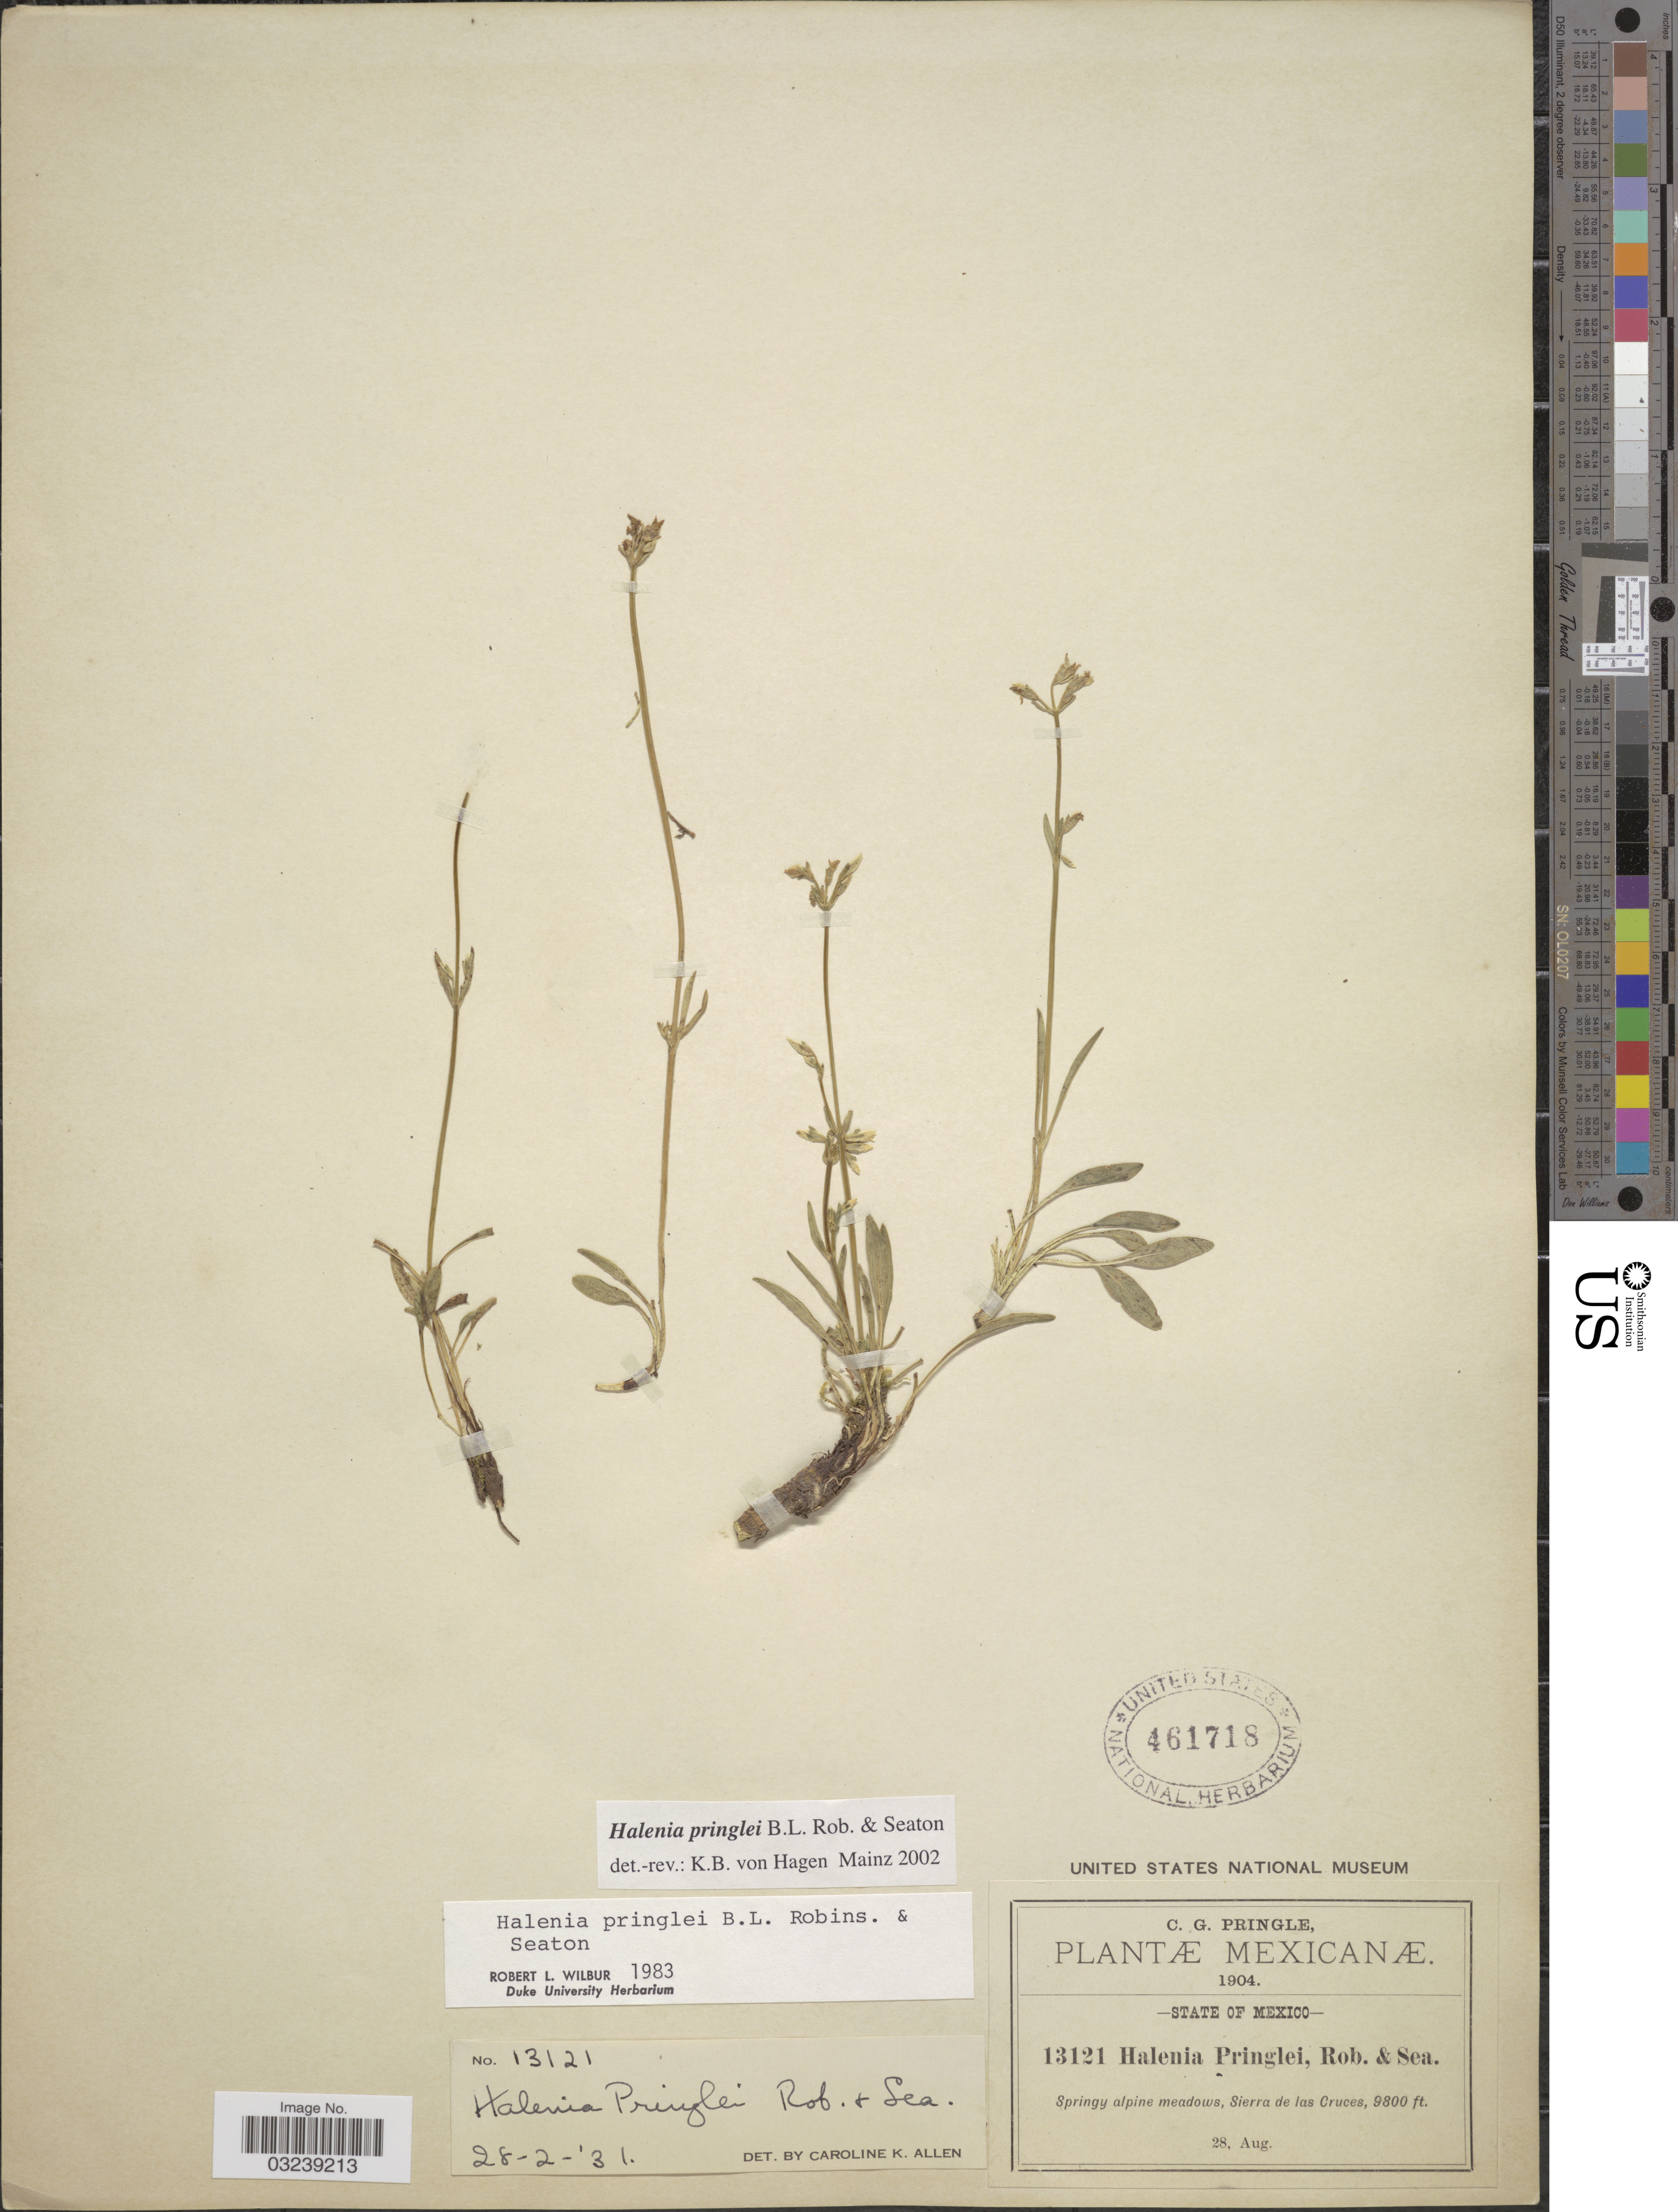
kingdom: Plantae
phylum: Tracheophyta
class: Magnoliopsida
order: Gentianales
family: Gentianaceae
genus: Halenia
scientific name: Halenia pringlei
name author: B.L. Rob. & Seaton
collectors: C. G. Pringle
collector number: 13121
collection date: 1904-08-28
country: Mexico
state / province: México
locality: Springy alpine meadows, Sierra de las Cruces.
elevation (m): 2987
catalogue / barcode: US 461718